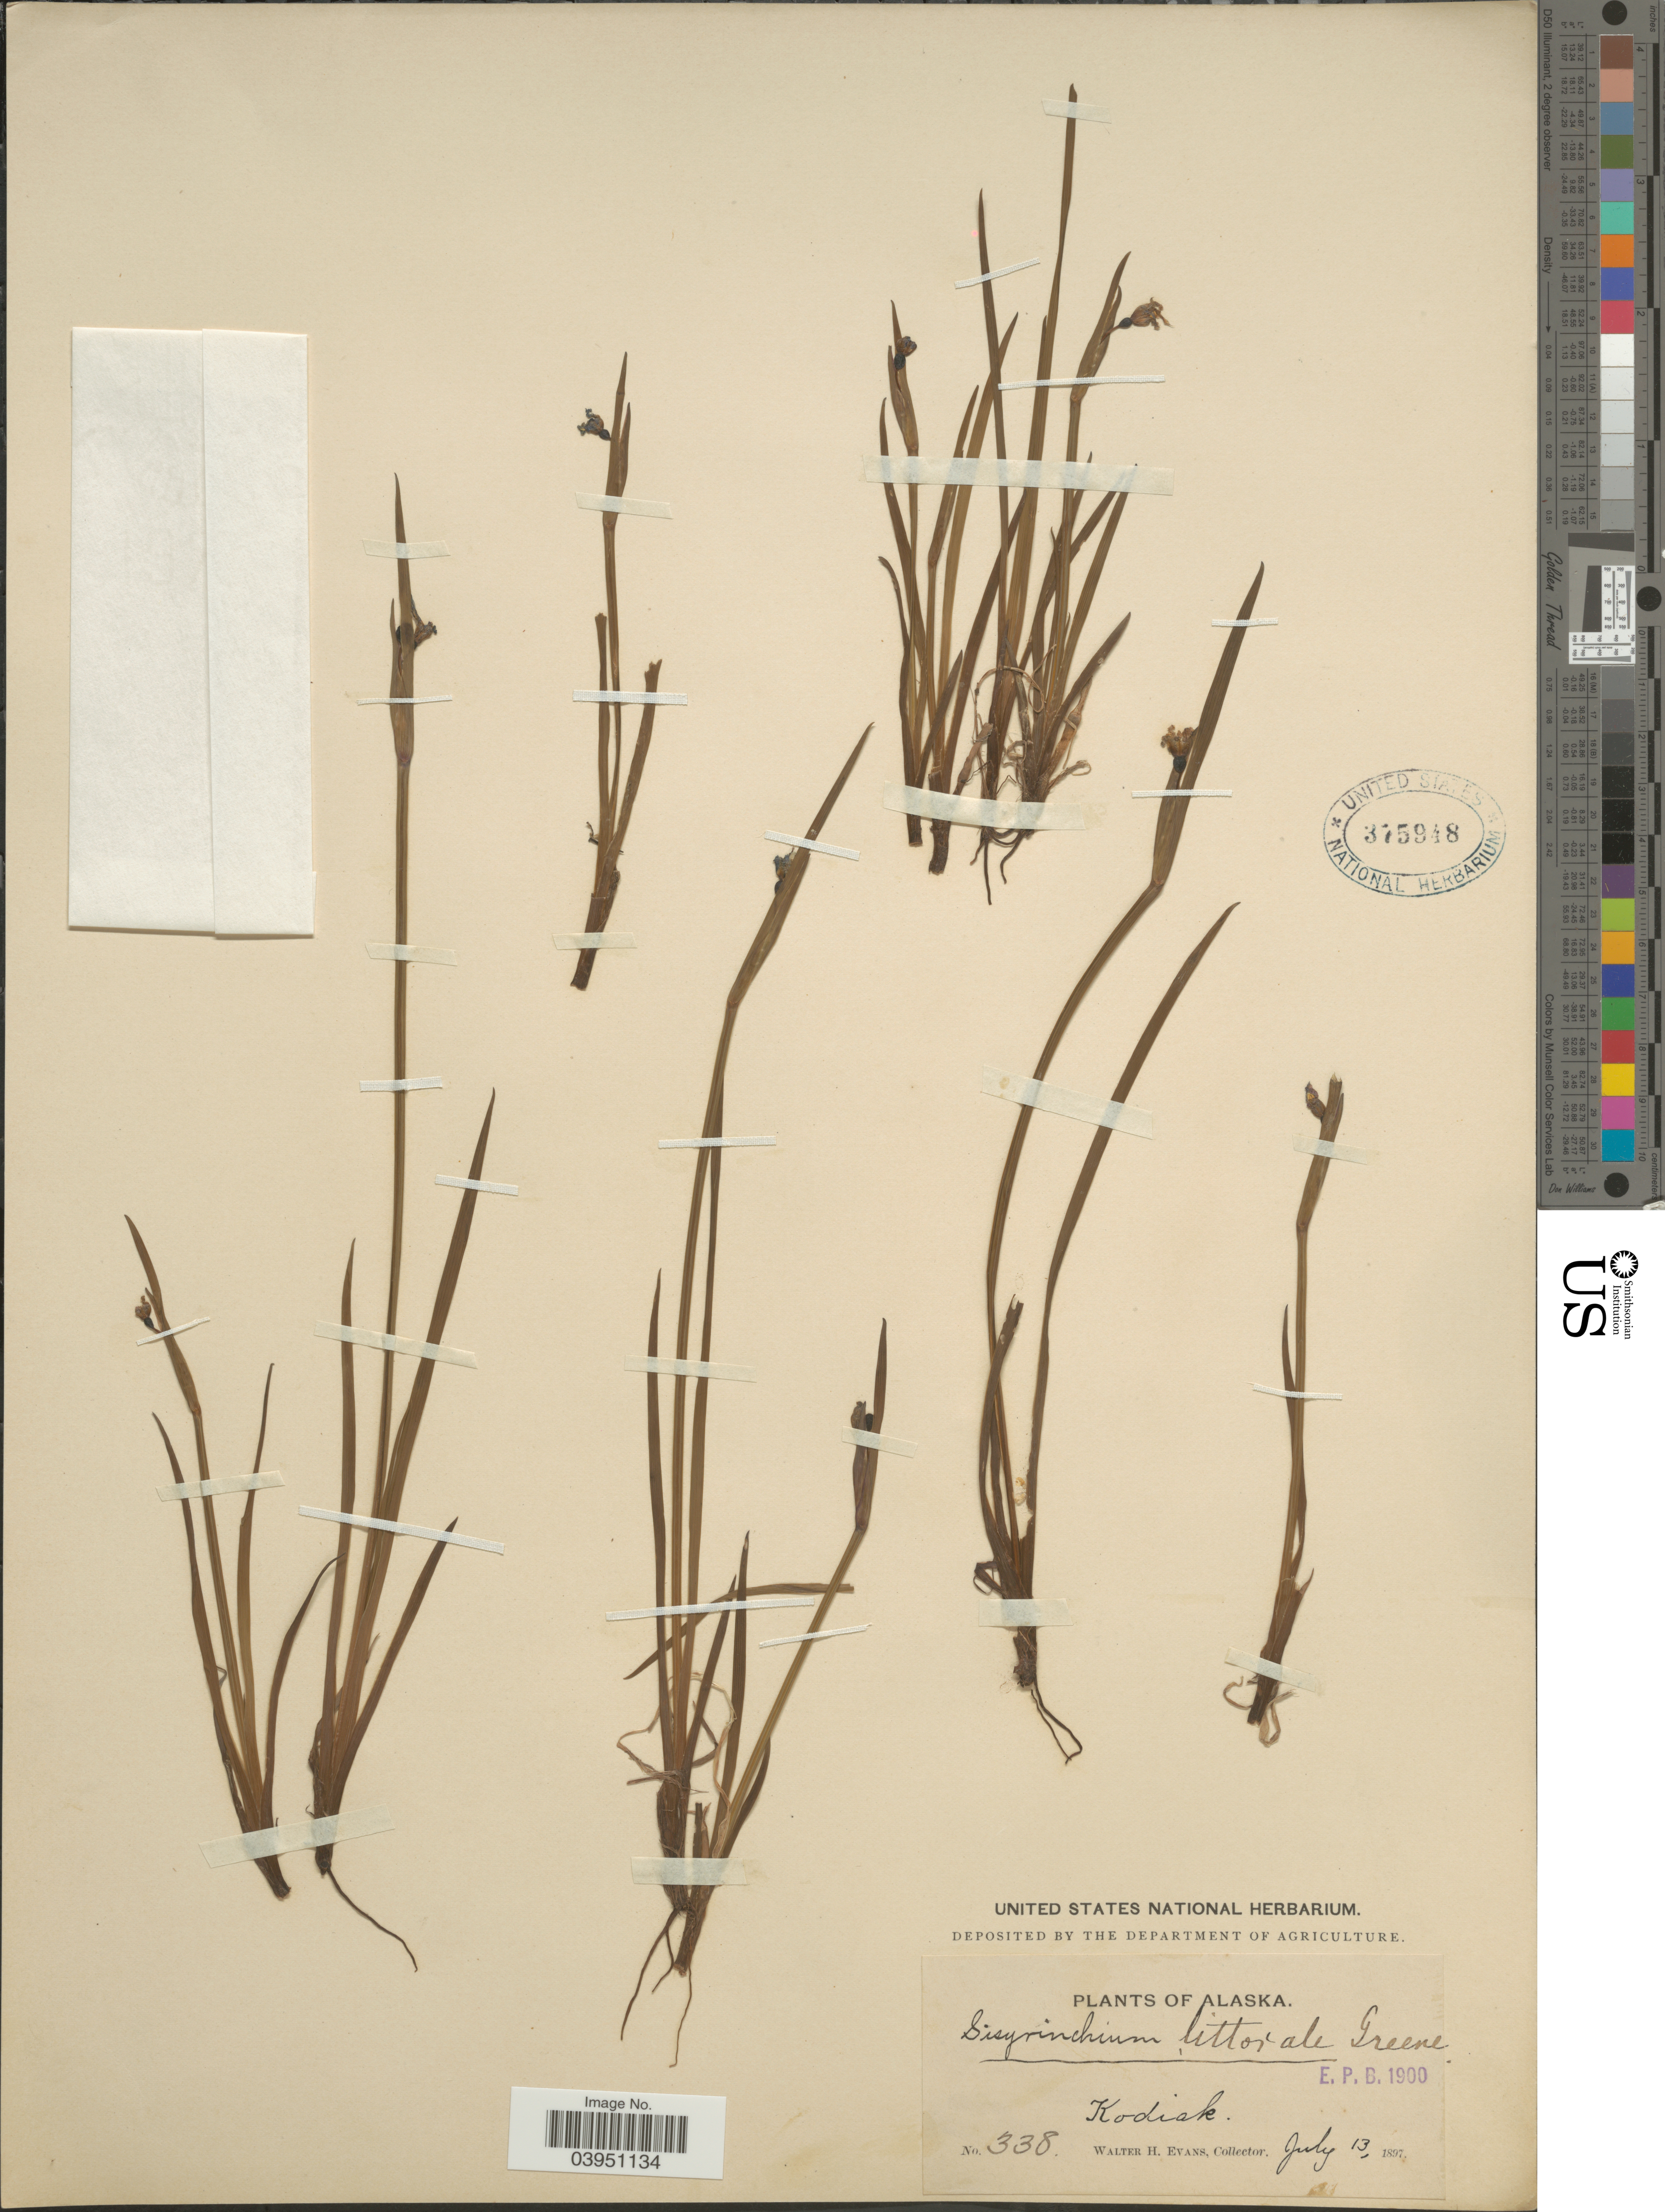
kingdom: Plantae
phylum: Tracheophyta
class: Liliopsida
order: Asparagales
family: Iridaceae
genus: Sisyrinchium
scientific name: Sisyrinchium littorale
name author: Greene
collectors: W. H. Evans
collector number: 338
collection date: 1897-07-13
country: United States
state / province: Alaska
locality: Kodiak.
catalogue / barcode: US 375948